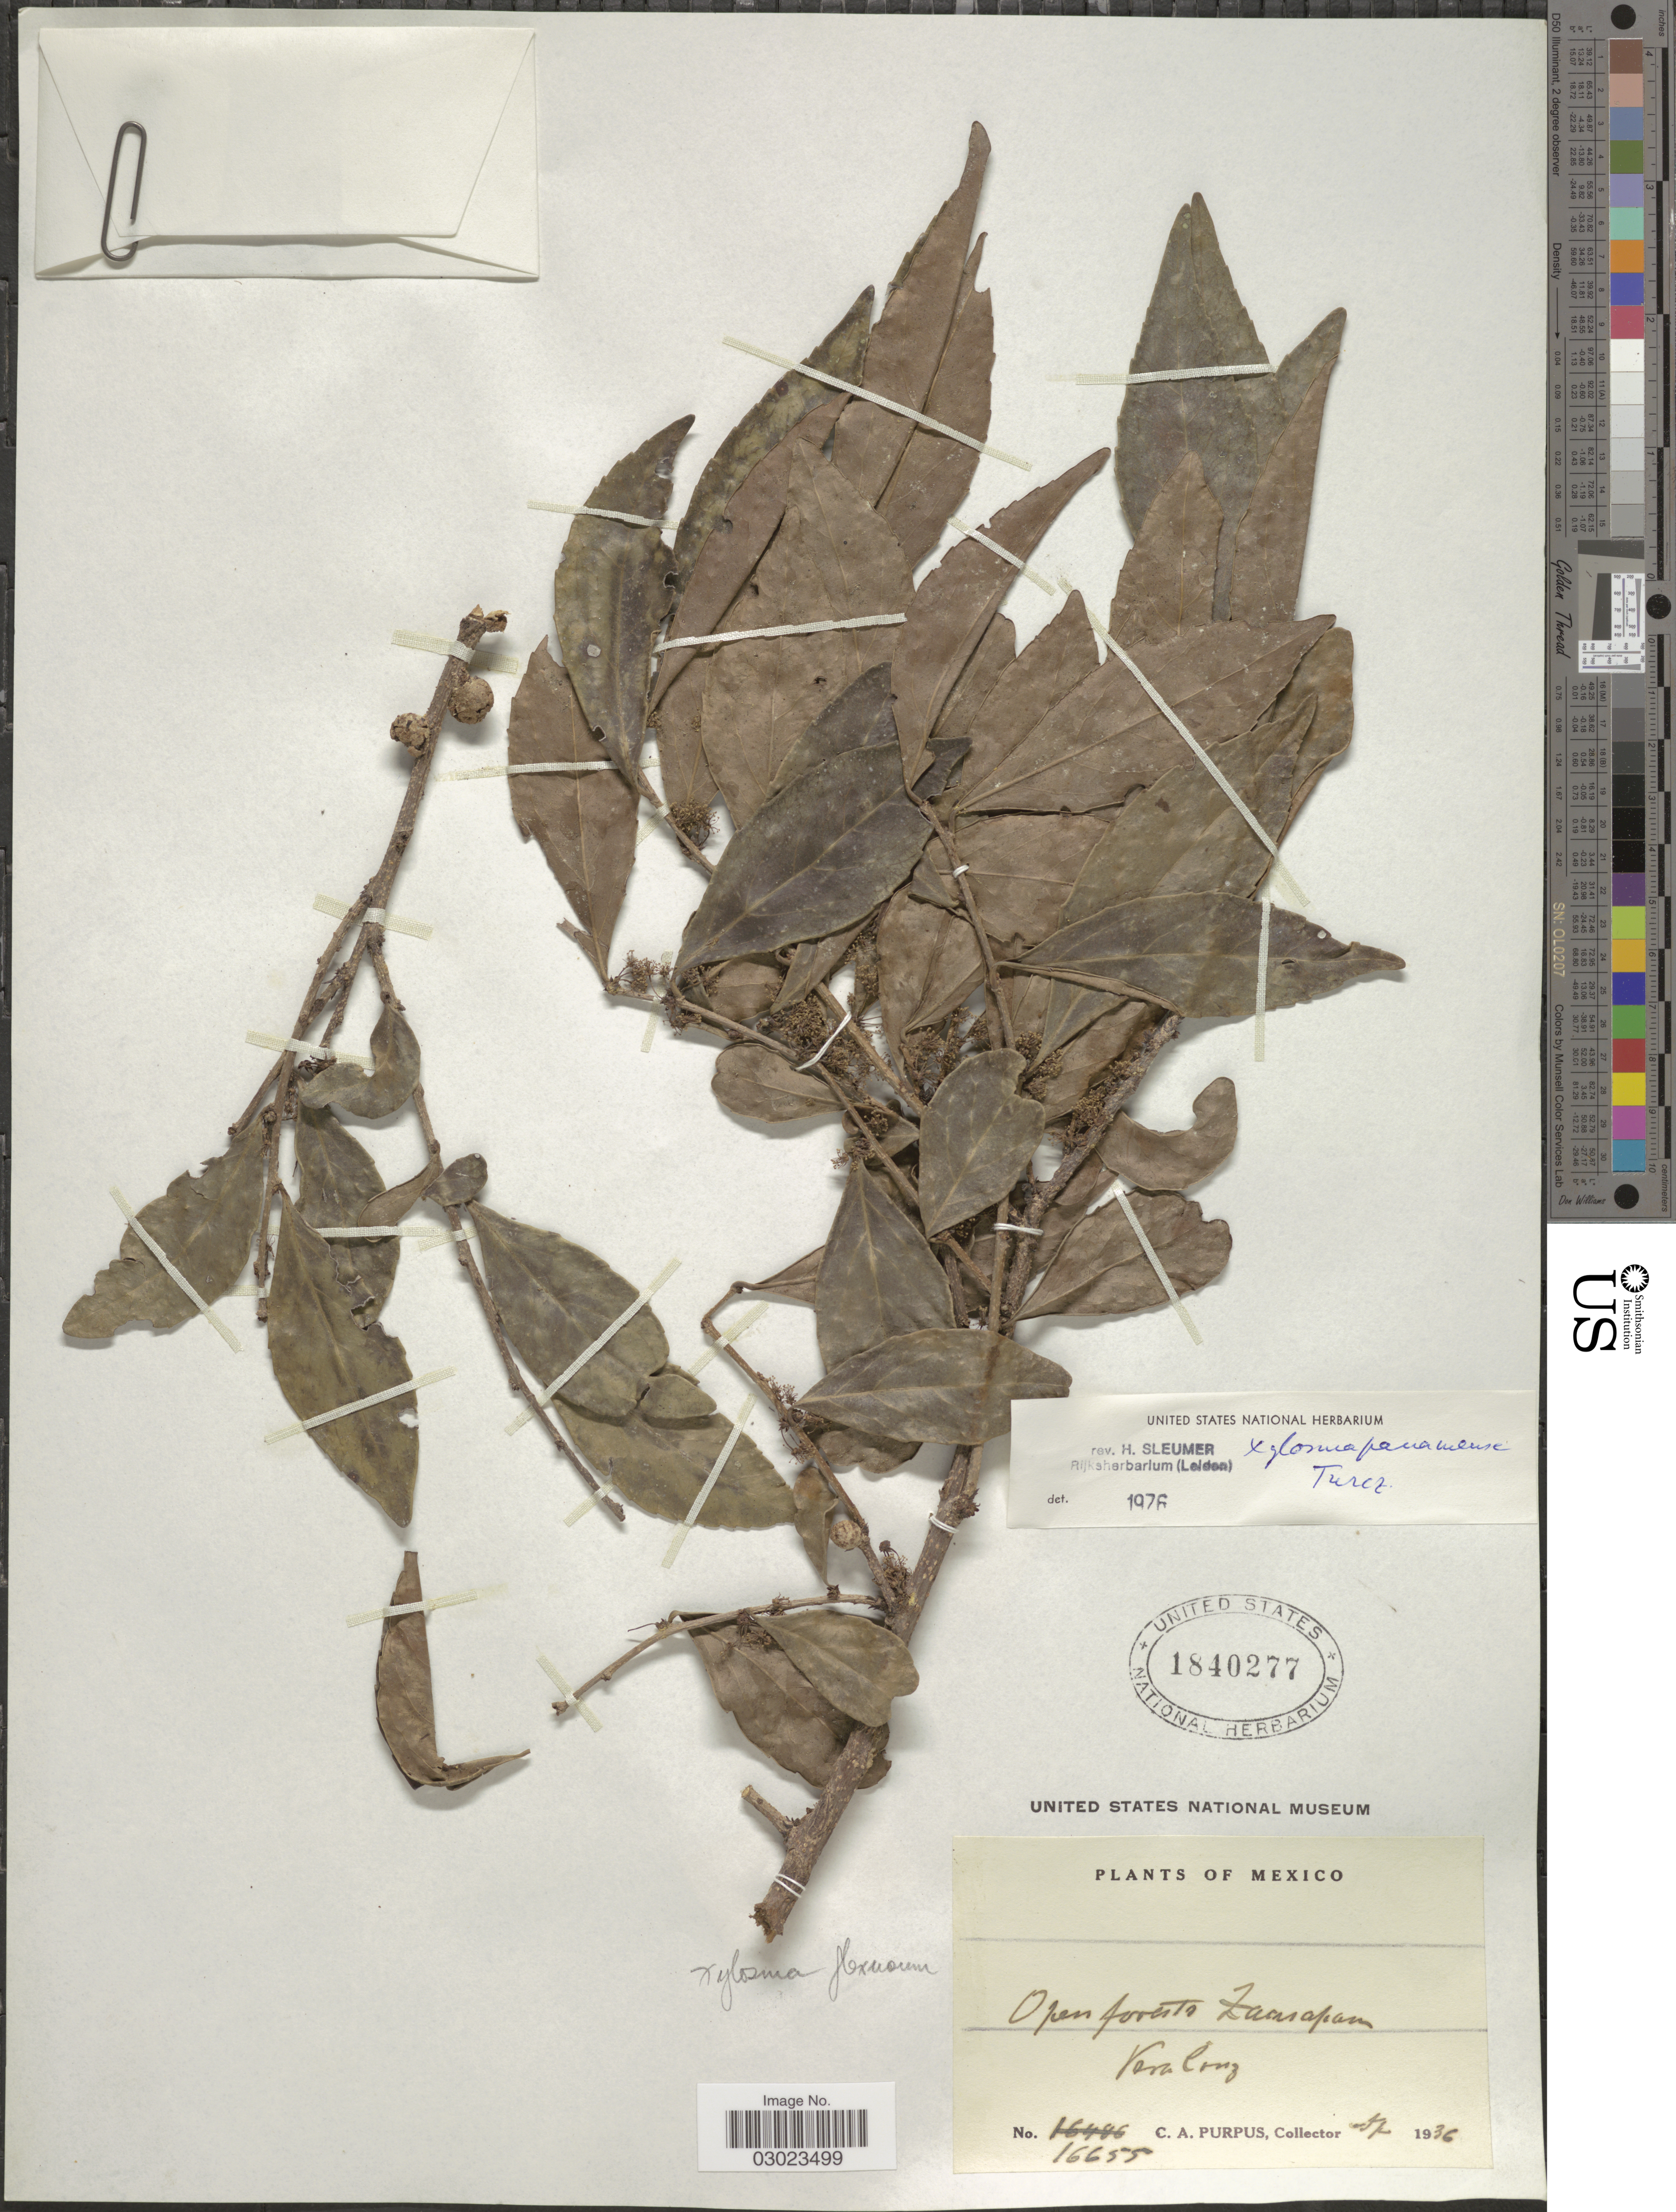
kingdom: Plantae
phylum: Tracheophyta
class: Magnoliopsida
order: Malpighiales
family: Salicaceae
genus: Xylosma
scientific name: Xylosma panamensis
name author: Turcz.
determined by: Sleumer, H. O.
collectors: C. A. Purpus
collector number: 16655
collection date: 1936-04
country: Mexico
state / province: Veracruz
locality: Vera Cruz.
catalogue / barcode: US 1840277